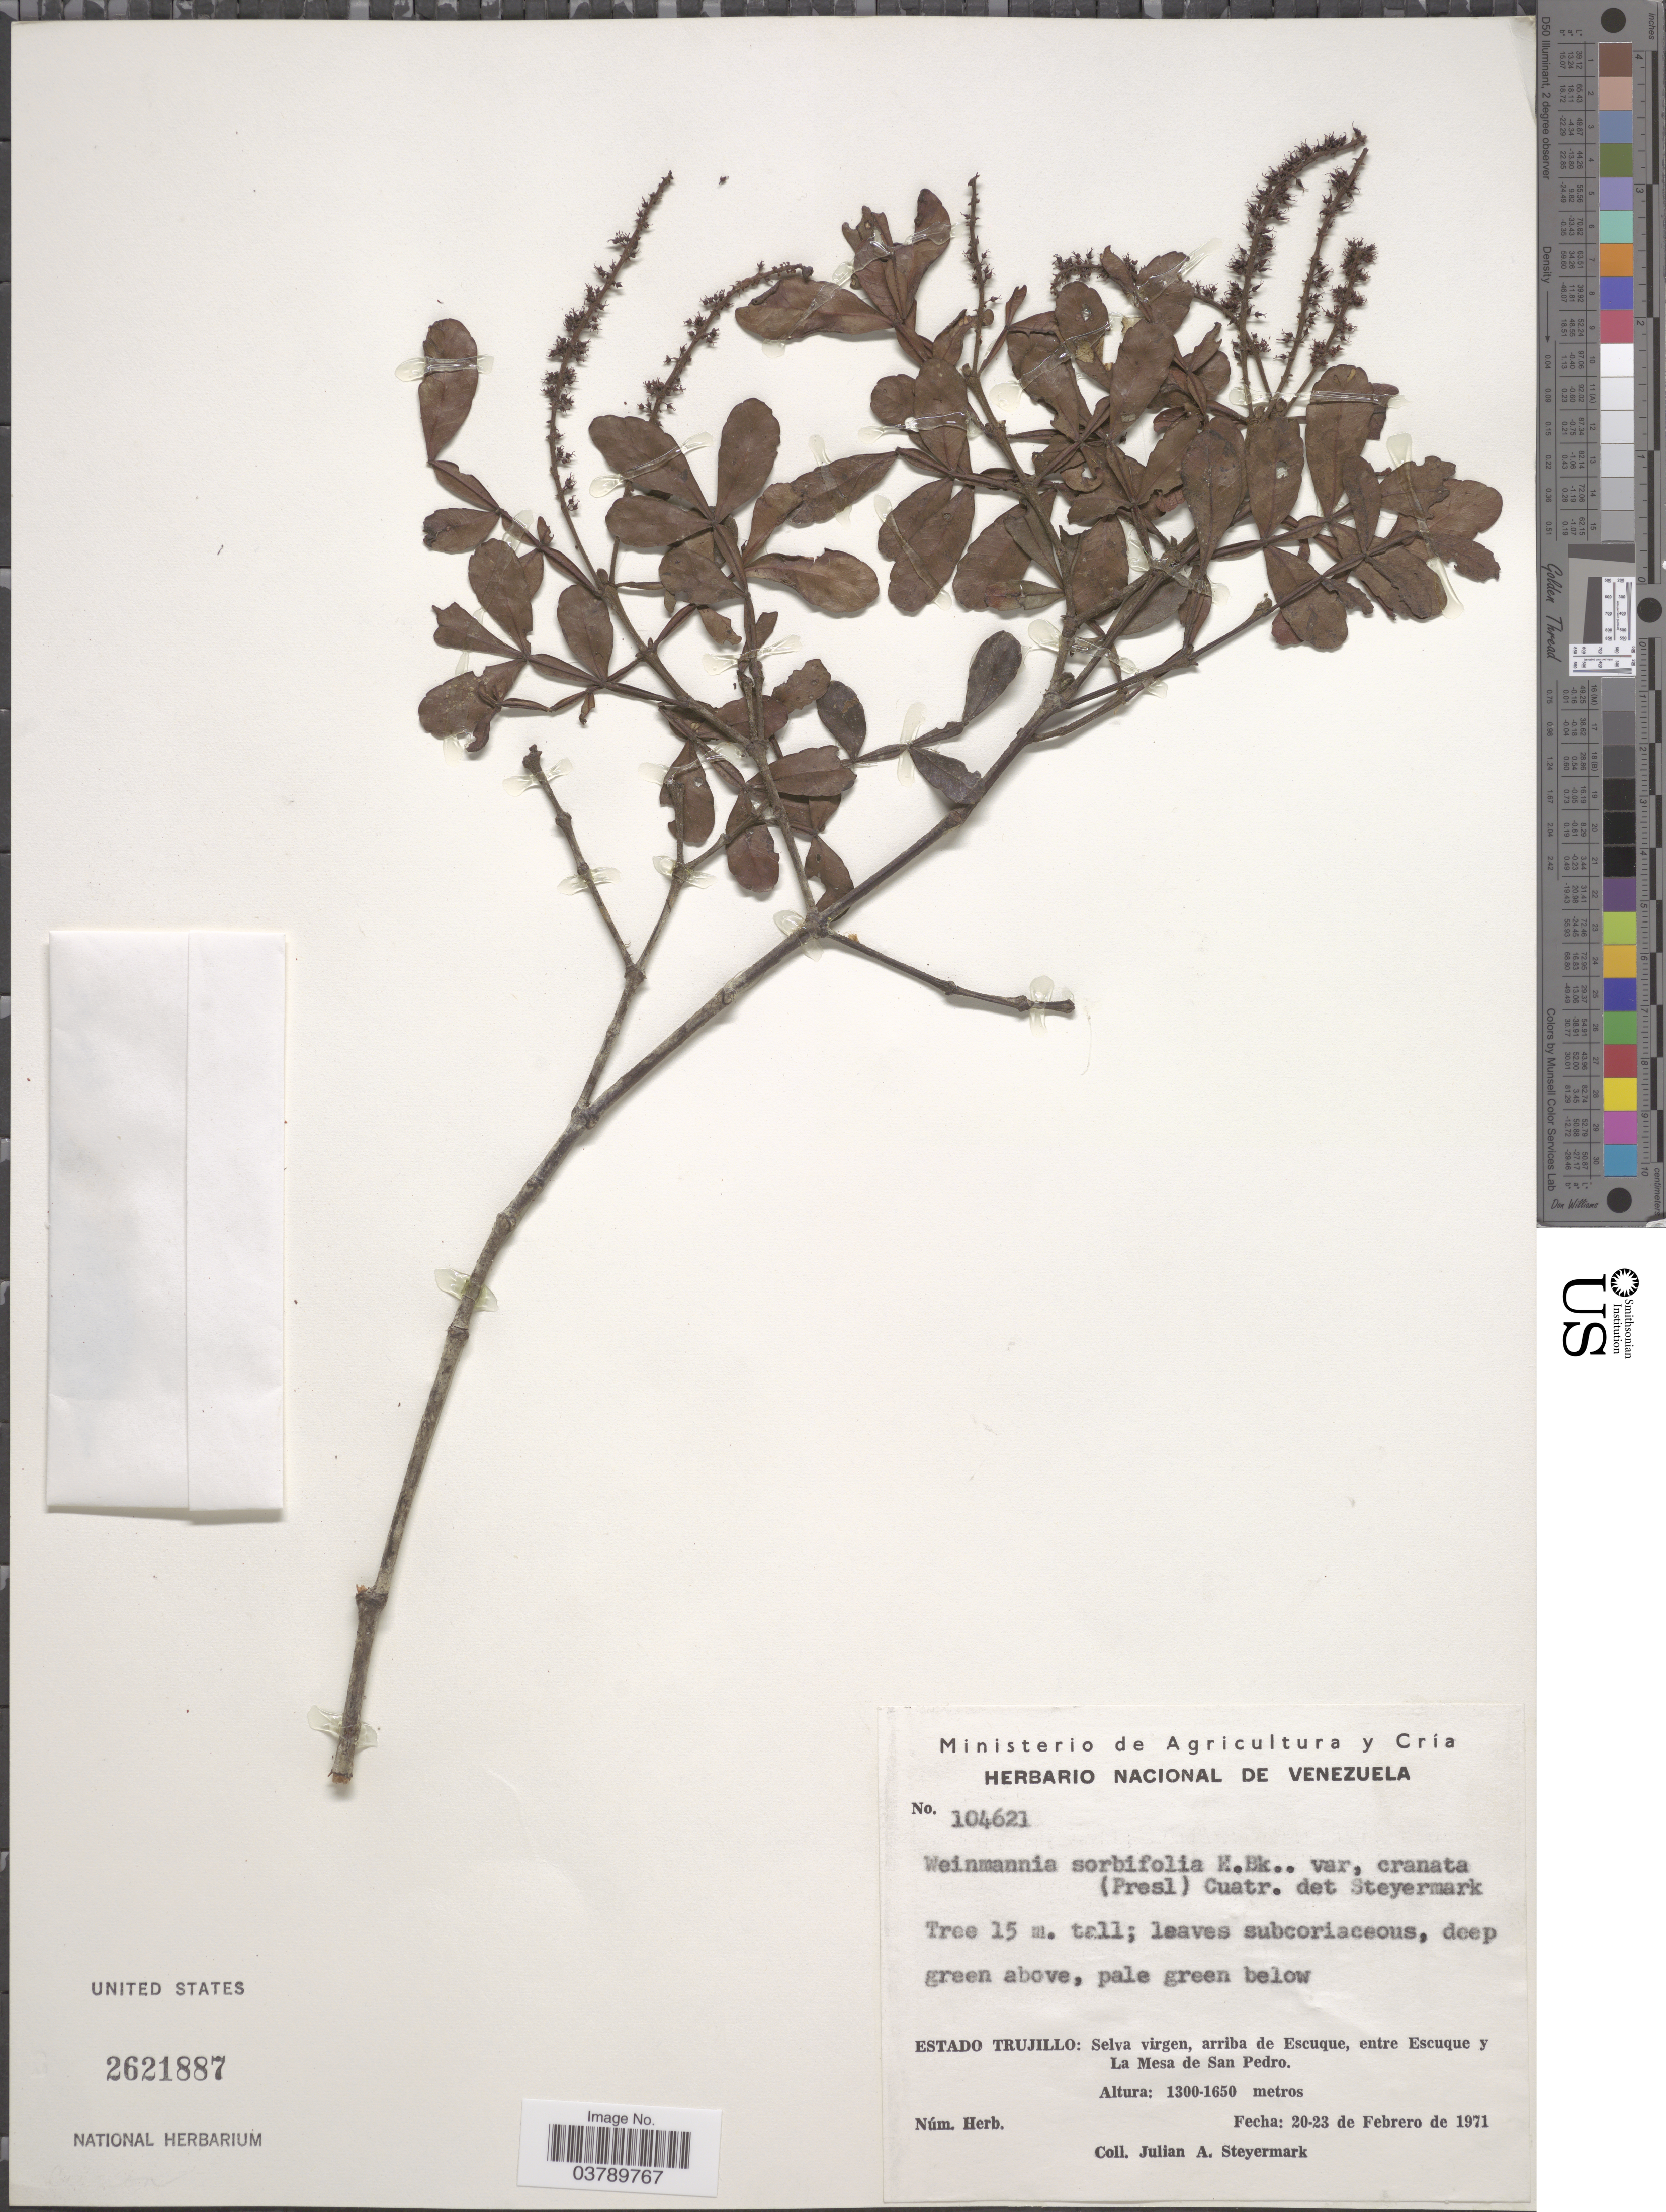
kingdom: Plantae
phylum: Tracheophyta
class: Magnoliopsida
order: Oxalidales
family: Cunoniaceae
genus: Weinmannia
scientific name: Weinmannia sorbifolia var. crenata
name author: Kunth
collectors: J. Steyermark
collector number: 104621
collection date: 1971-02-20/1971-02-23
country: Venezuela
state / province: Trujillo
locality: Selva virgen, arriba de Escuque, entre Escuque y La Mesa de San Pedro.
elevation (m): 1300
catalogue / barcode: US 2621887